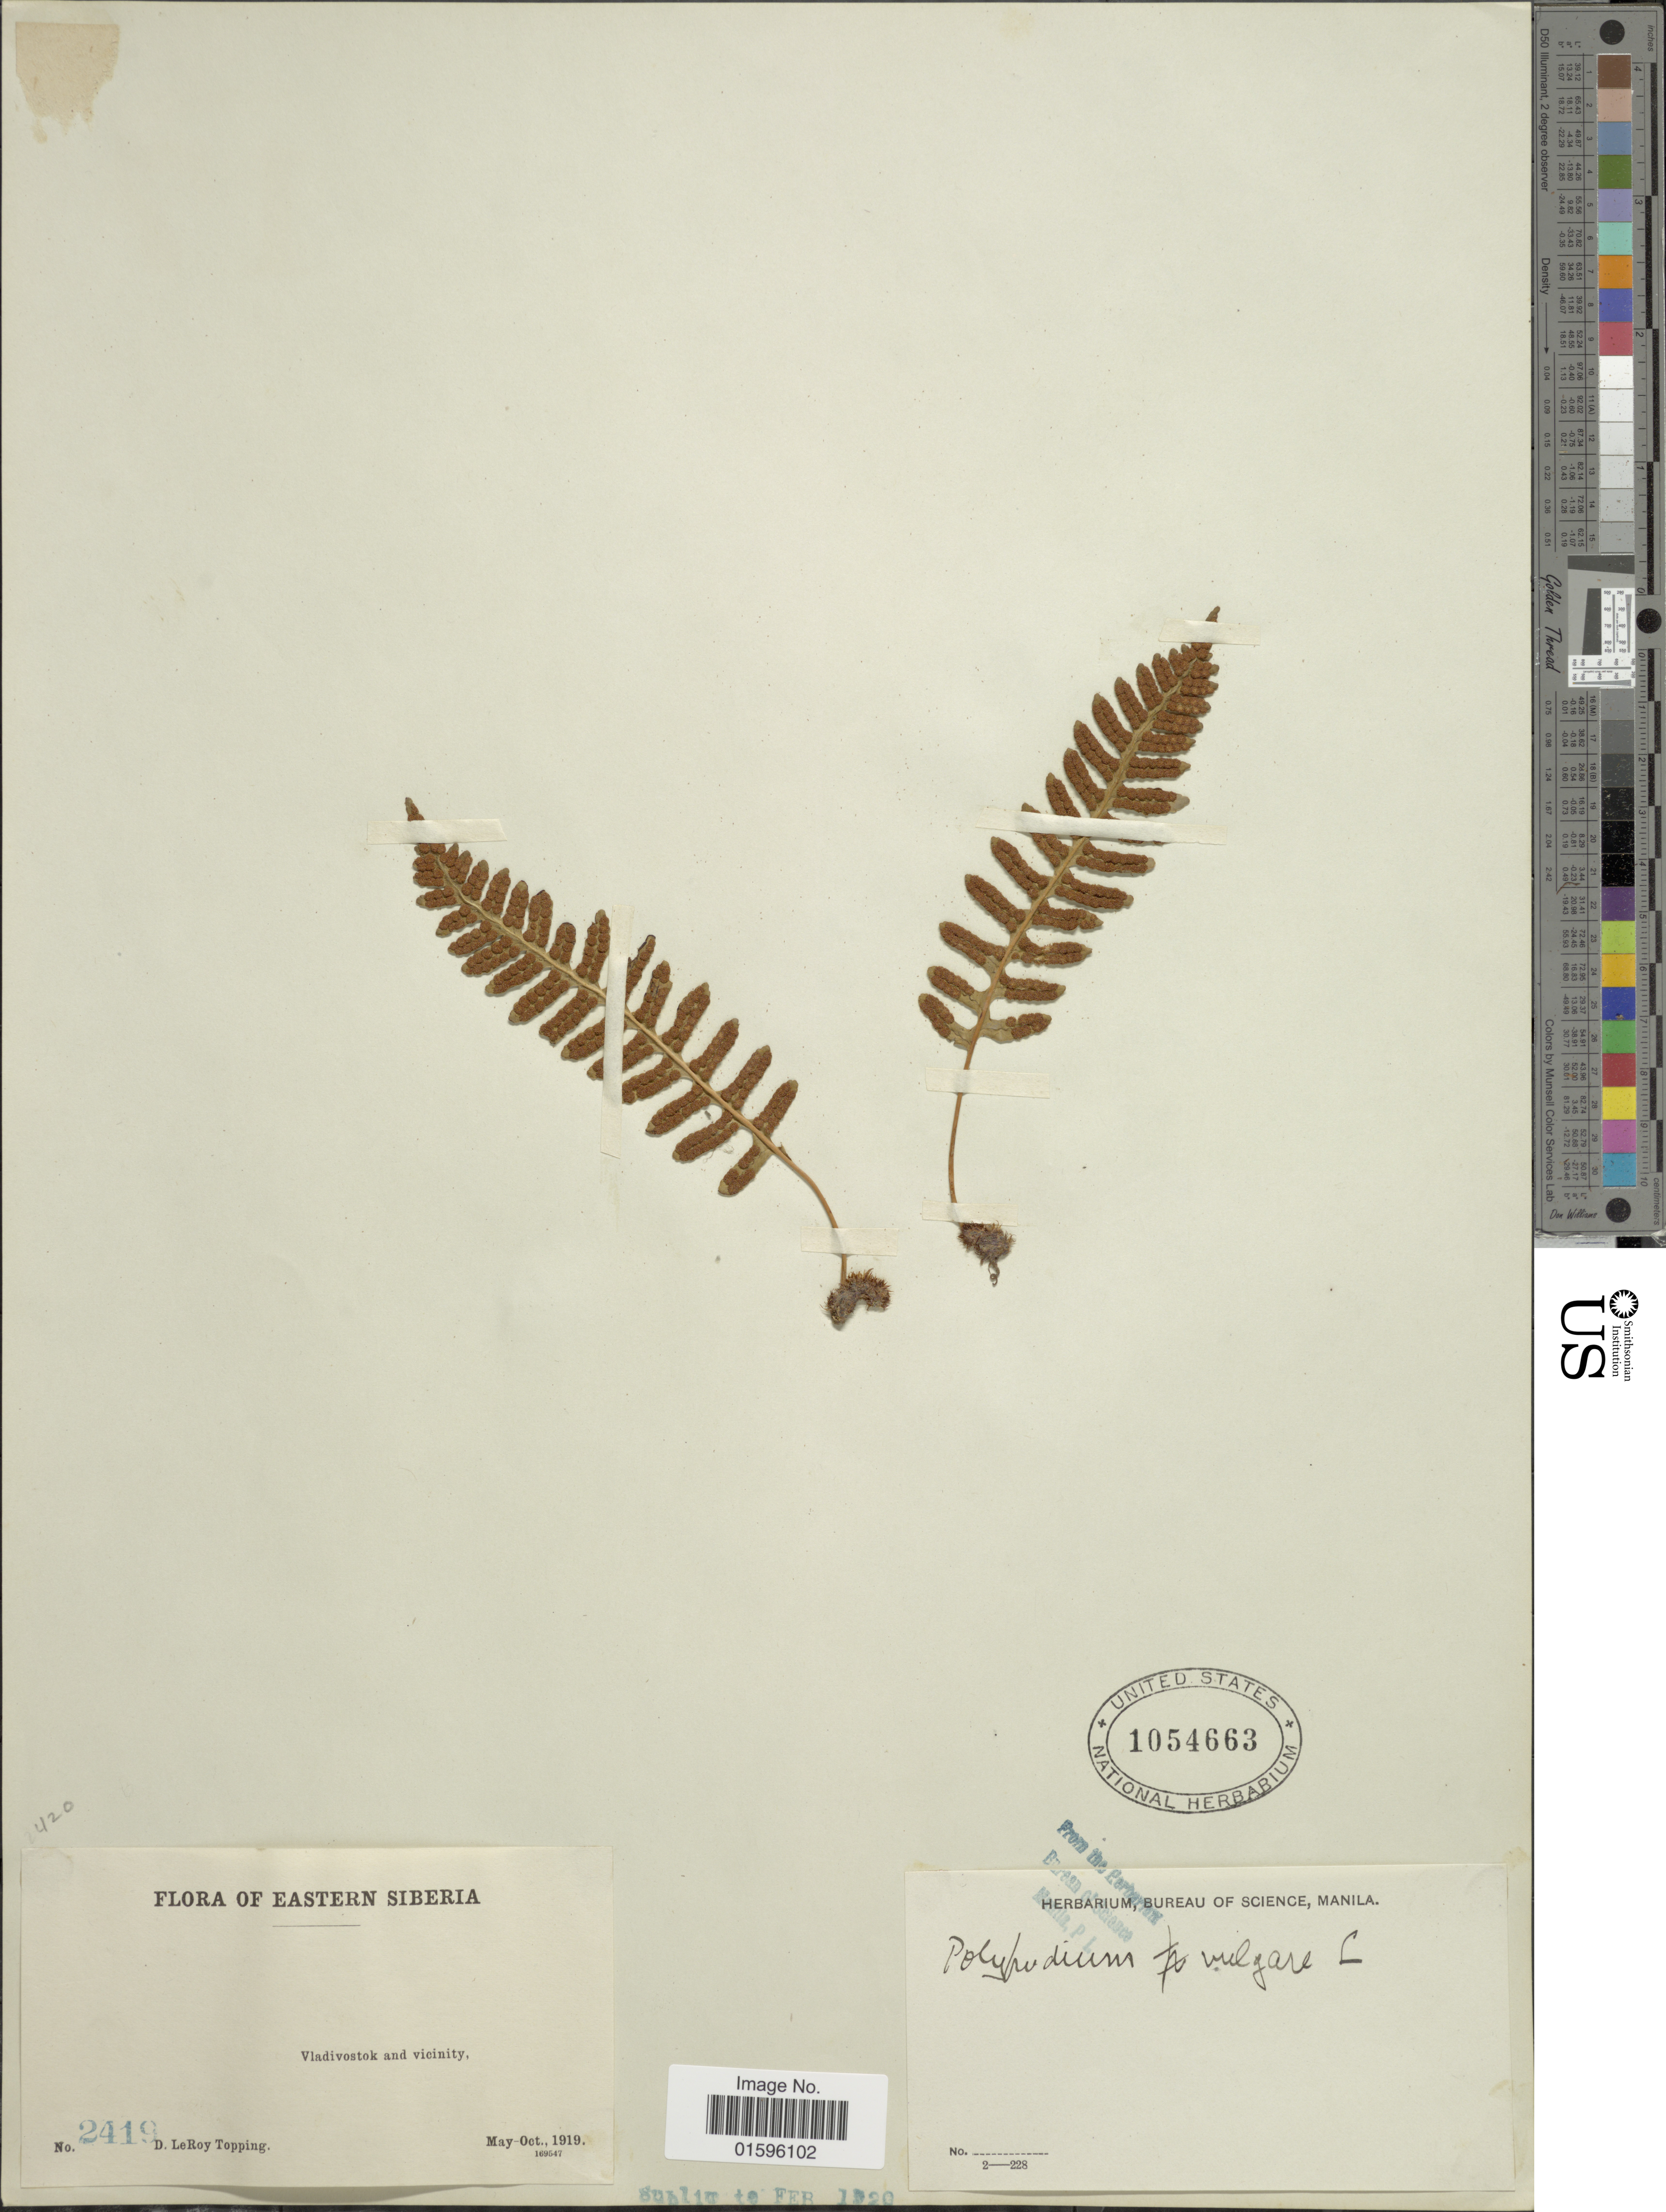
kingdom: Plantae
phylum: Tracheophyta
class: Polypodiopsida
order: Polypodiales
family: Polypodiaceae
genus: Polypodium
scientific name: Polypodium virginianum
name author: L.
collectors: D. L. Topping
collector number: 2419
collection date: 1919-05/1919-10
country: Russian Federation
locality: Eastern Siberia, Vladivostok and vicinity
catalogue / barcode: US 1054663